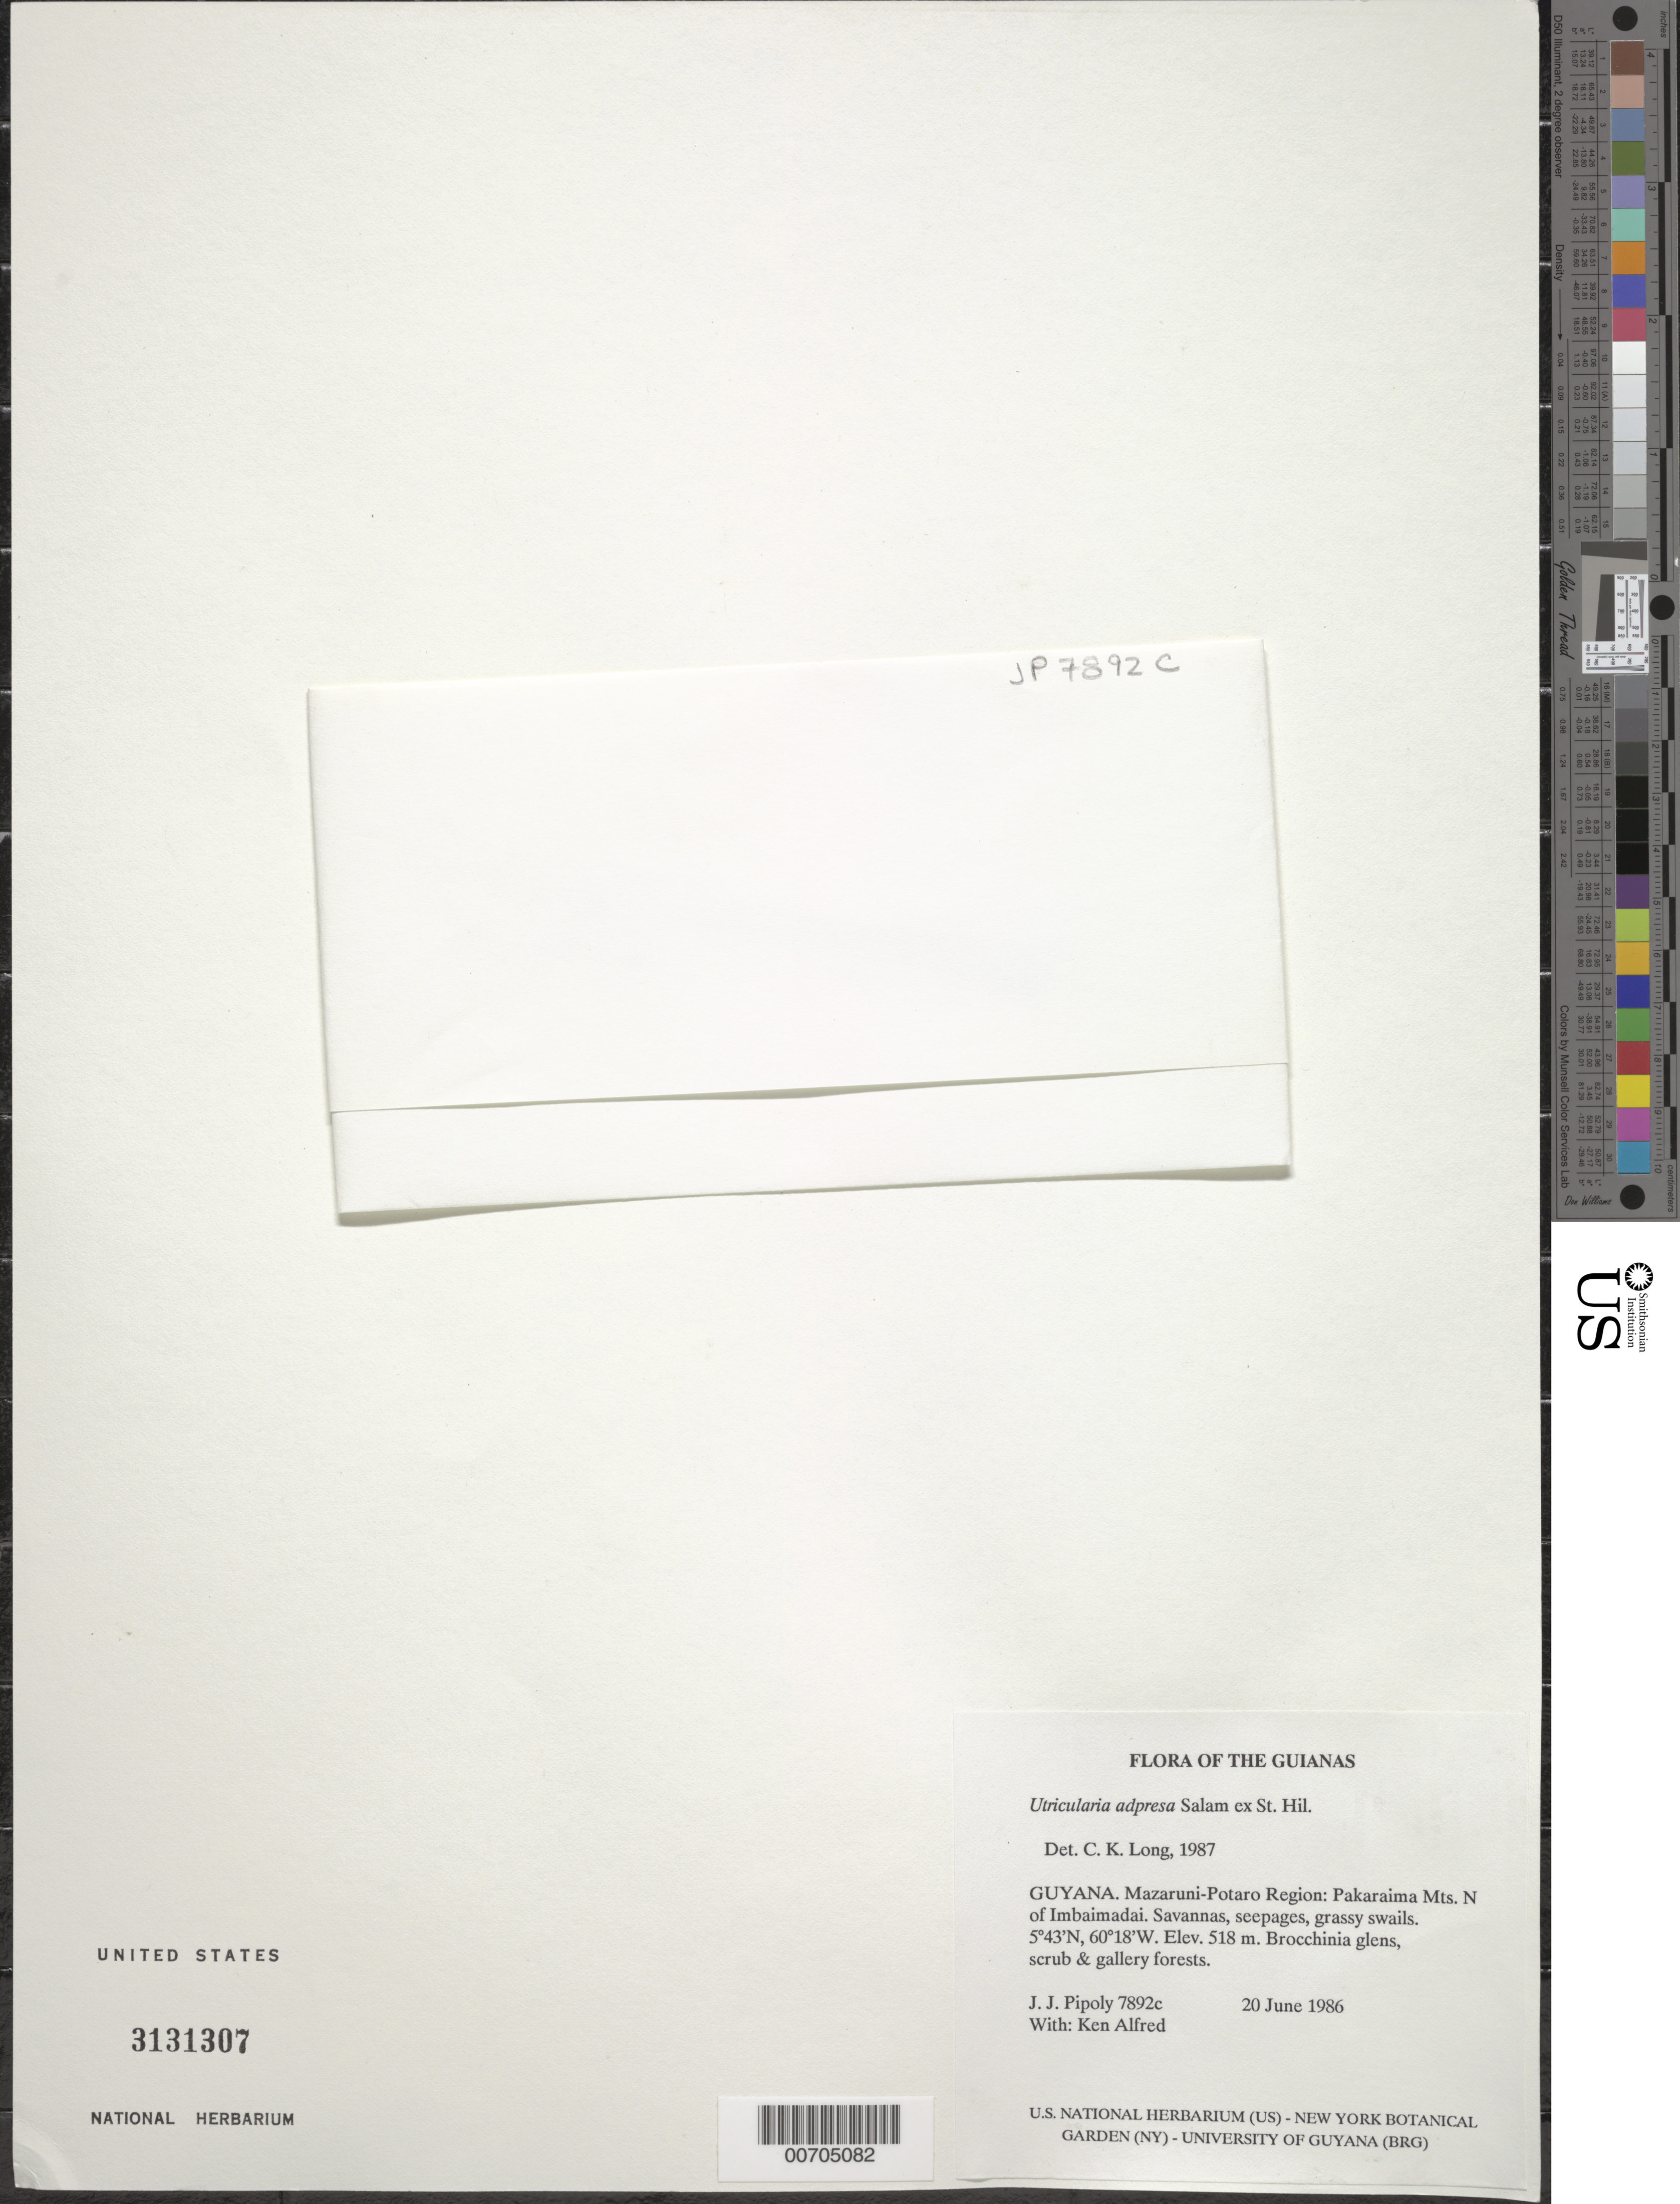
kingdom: Plantae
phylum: Tracheophyta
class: Magnoliopsida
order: Lamiales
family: Lentibulariaceae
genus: Utricularia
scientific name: Utricularia adpressa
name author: Salzm. ex A. St.-Hil. & Girard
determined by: Kelloff, C. L.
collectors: J. J. Pipoly & K. Alfred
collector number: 7892 c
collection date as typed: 20 June 1986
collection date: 1986-06-20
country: Guyana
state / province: Cuyuni-Mazaruni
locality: Pakaraima Mts. N of Imbaimadai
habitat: Savannas, seepages, grassy swails, Brocchinia glens, scrub & gallery forests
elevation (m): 518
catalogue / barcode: US 3131307